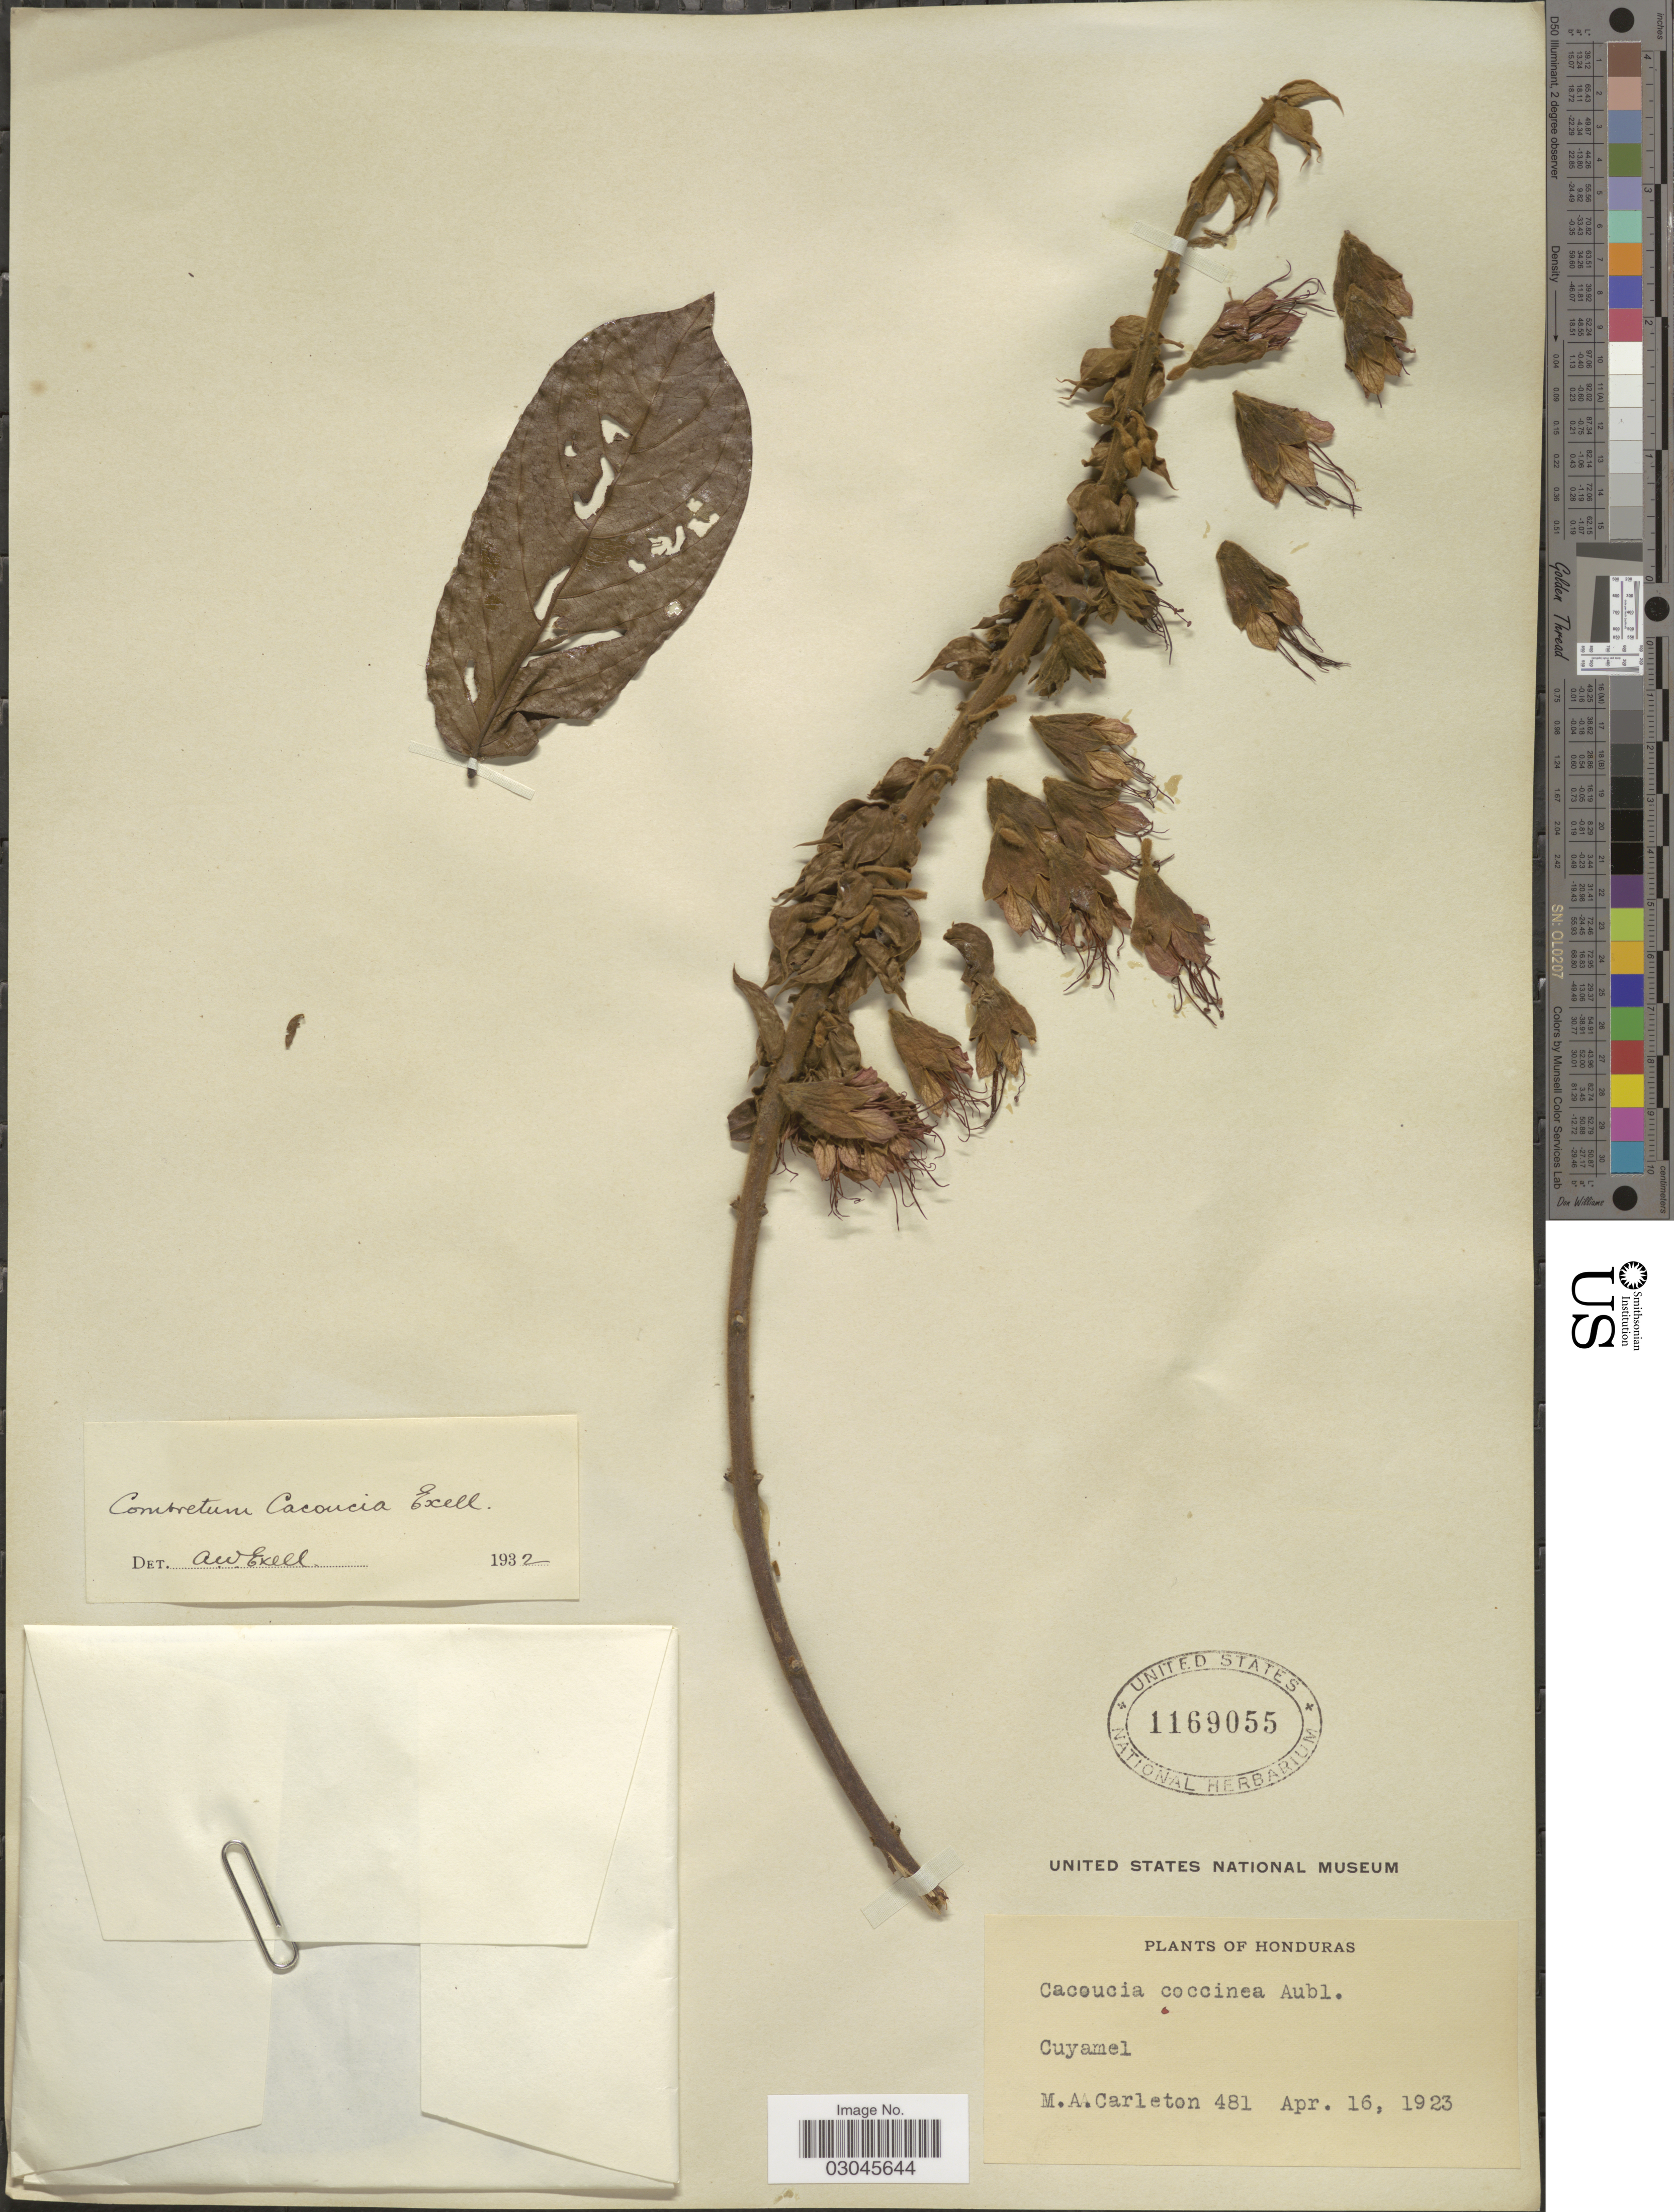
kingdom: Plantae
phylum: Tracheophyta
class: Magnoliopsida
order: Myrtales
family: Combretaceae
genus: Combretum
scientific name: Combretum cacoucia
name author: Exell ex Sandwith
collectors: M. A. Carleton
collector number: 481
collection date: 1923-04-16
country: Honduras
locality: Cuyamel.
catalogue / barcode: US 1169055